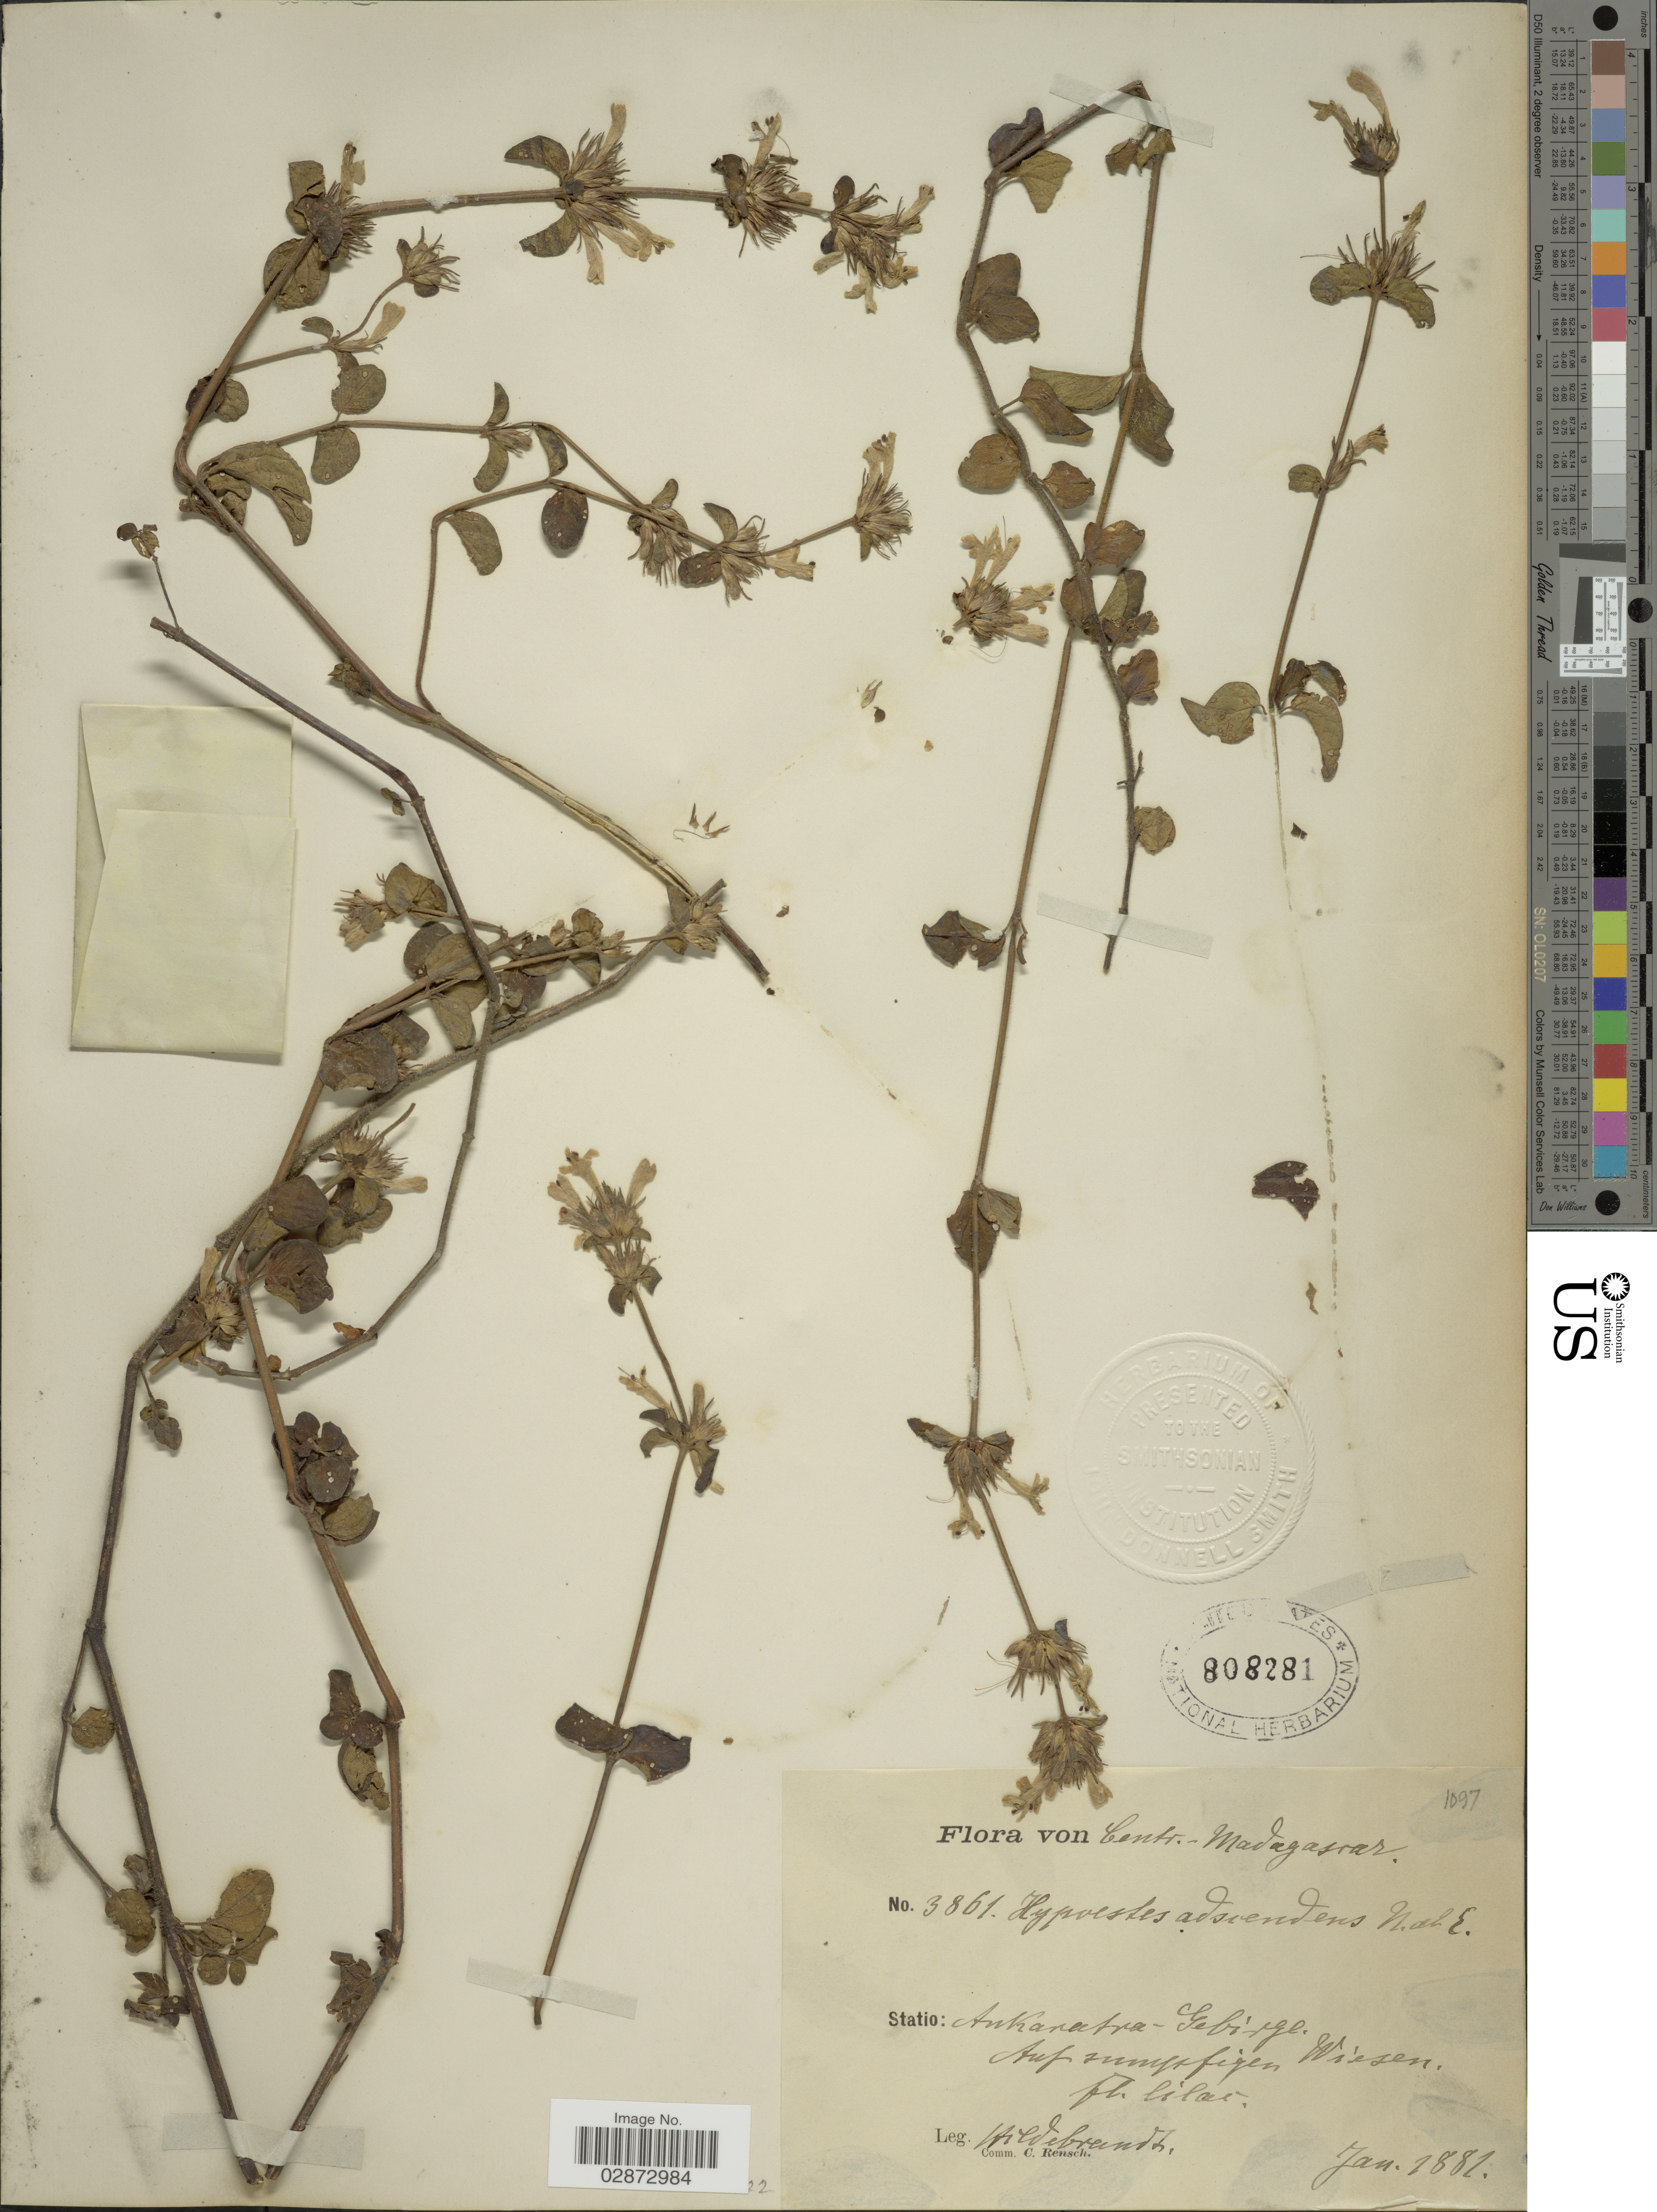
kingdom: Plantae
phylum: Tracheophyta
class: Magnoliopsida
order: Lamiales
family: Acanthaceae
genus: Hypoestes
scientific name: Hypoestes adscendens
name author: Nees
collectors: J. Hildebrandt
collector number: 3861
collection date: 1881-01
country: Madagascar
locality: Centr.-Madagascar. Statio: Ankaratra-Gebirge.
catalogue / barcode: US 808281